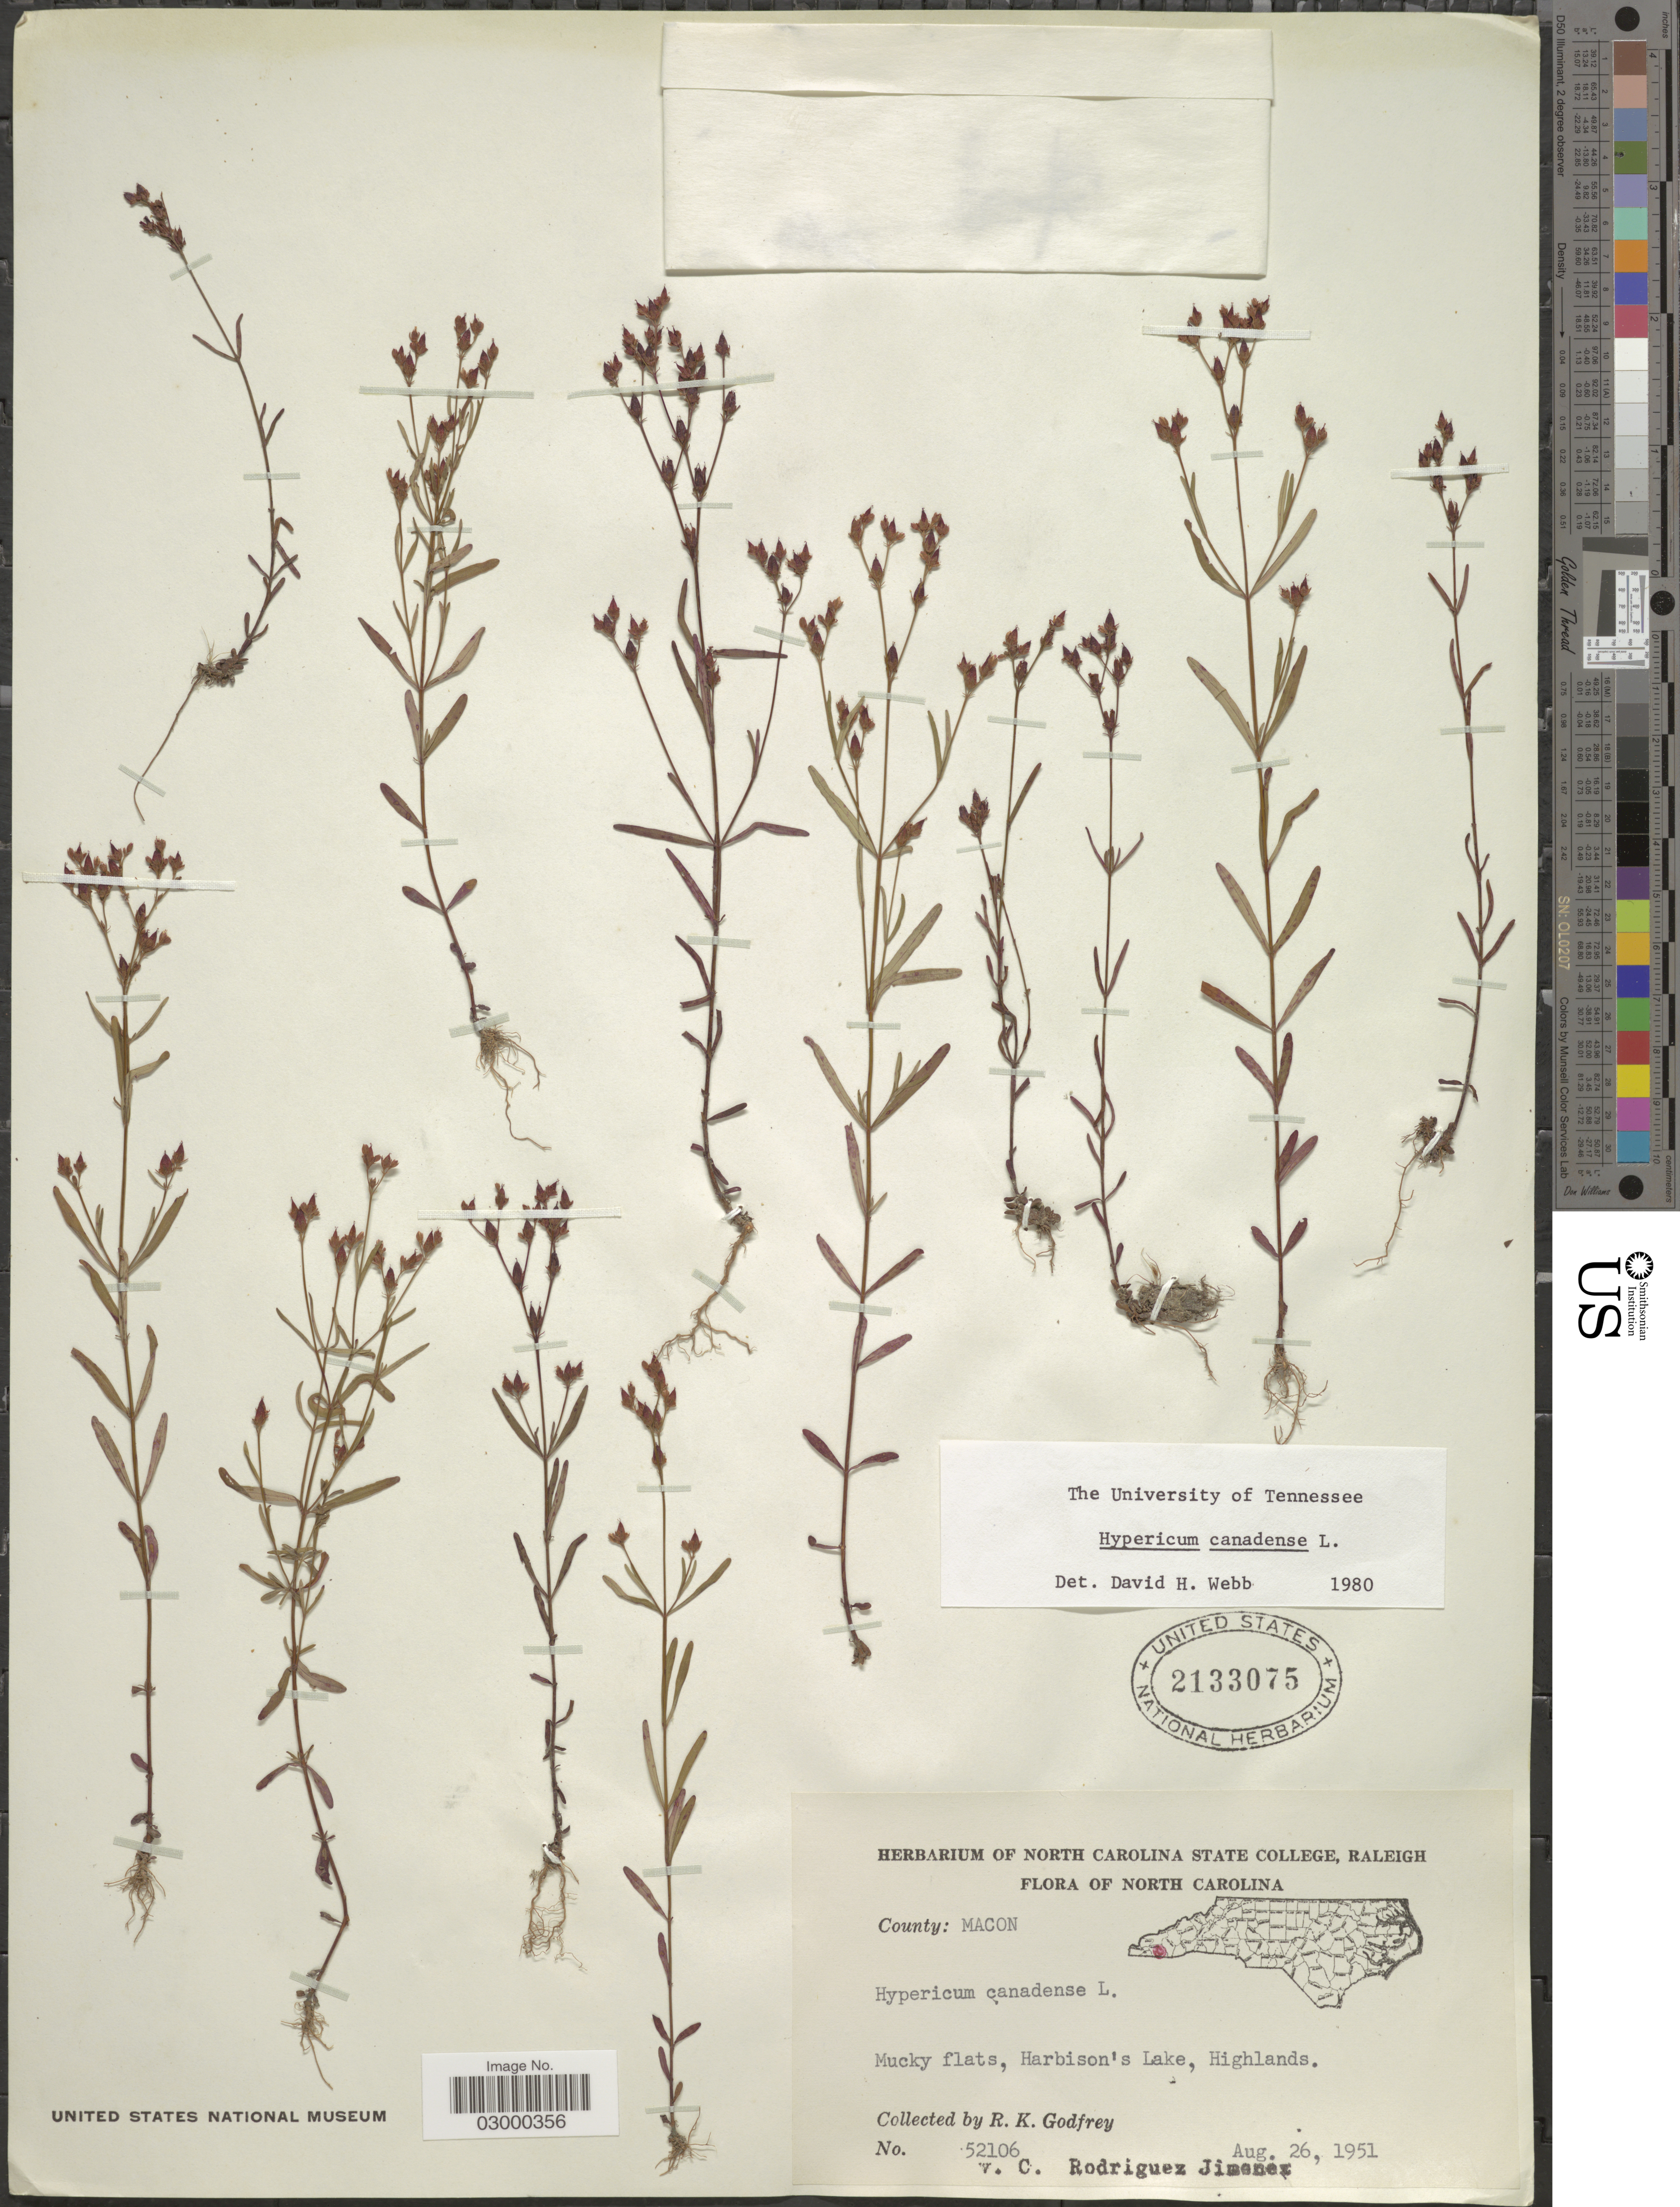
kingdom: Plantae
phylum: Tracheophyta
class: Magnoliopsida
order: Malpighiales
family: Hypericaceae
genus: Hypericum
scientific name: Hypericum canadense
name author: L.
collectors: R. K. Godfrey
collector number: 52106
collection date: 1951-08-26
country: United States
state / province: North Carolina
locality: County: Macon, Mucky flats, Harbison's Lake, Highlands.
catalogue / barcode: US 2133075